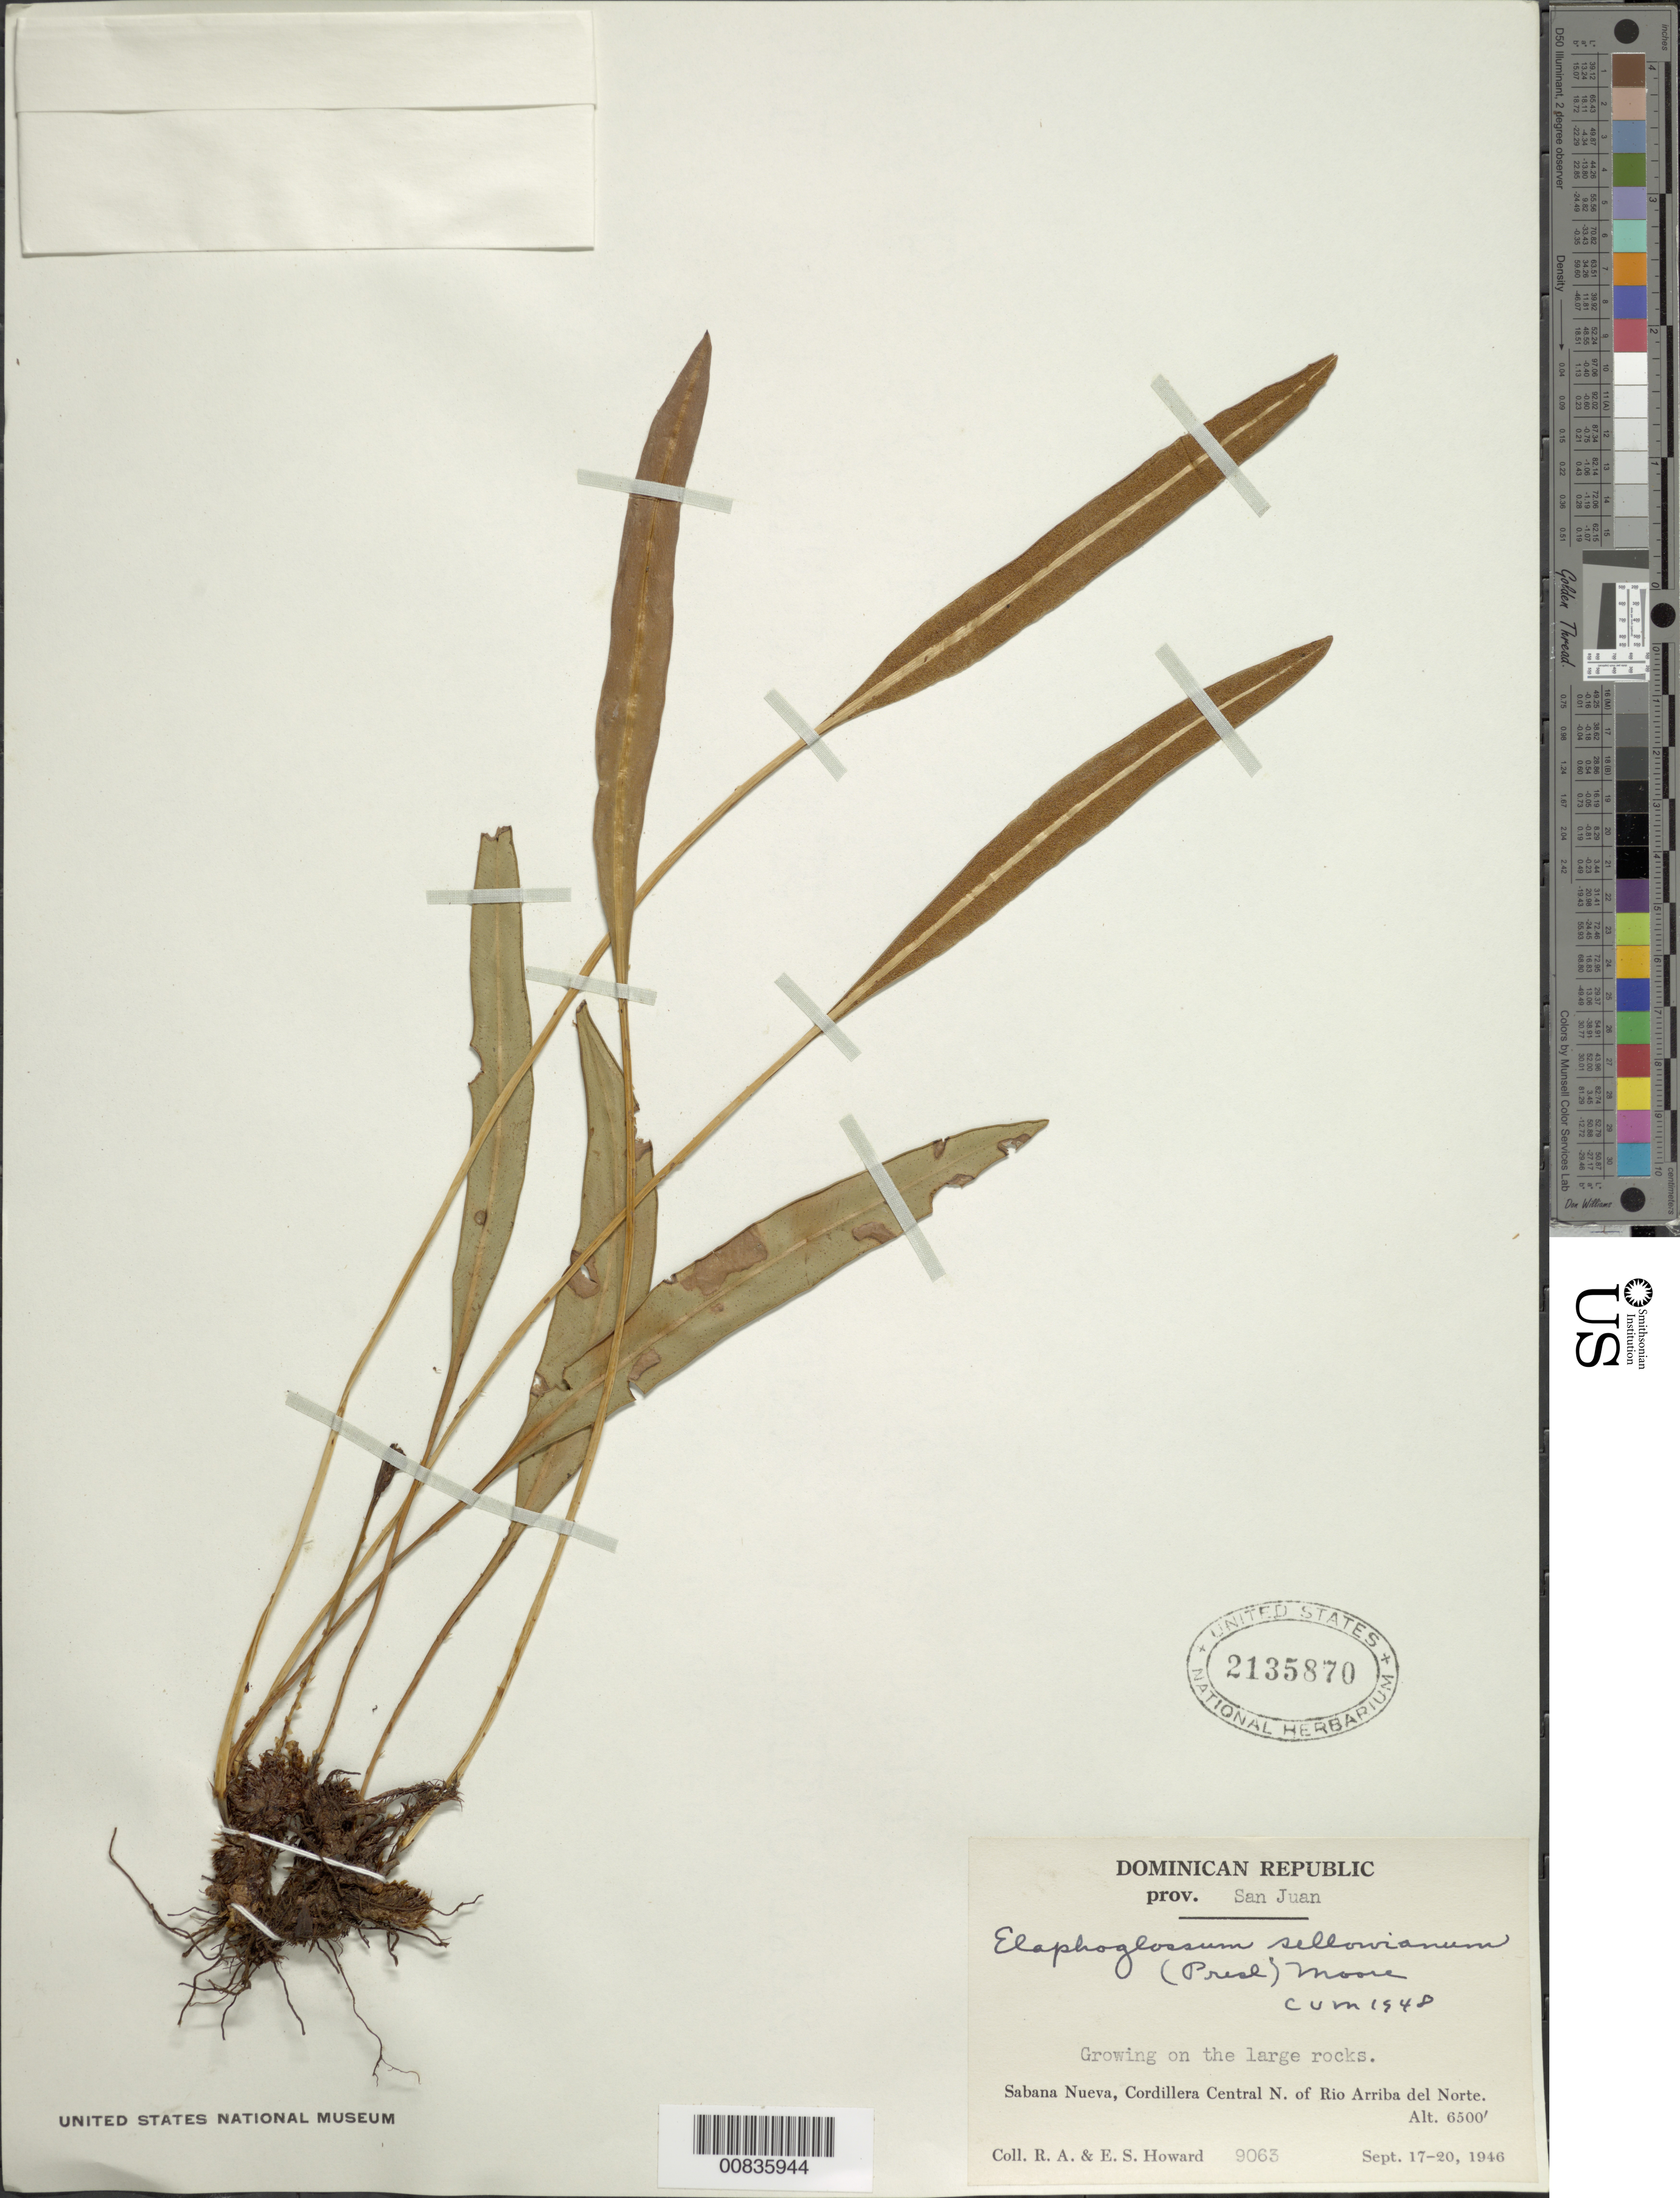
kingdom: Plantae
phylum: Tracheophyta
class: Polypodiopsida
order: Polypodiales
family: Dryopteridaceae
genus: Elaphoglossum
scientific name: Elaphoglossum inaequalifolium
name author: (Jenman) C. Chr.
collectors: R. A. Howard & E. S. Howard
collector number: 9063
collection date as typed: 17 Sep 1946 to 20 Sep 1946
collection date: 1946-09-17/1946-09-20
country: Dominican Republic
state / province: San Juan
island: Hispaniola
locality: Sabana Nueva, Cordillera Central, N of Río Arriba del Norte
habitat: Growing on large rocks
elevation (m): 1981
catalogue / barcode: US 2135870